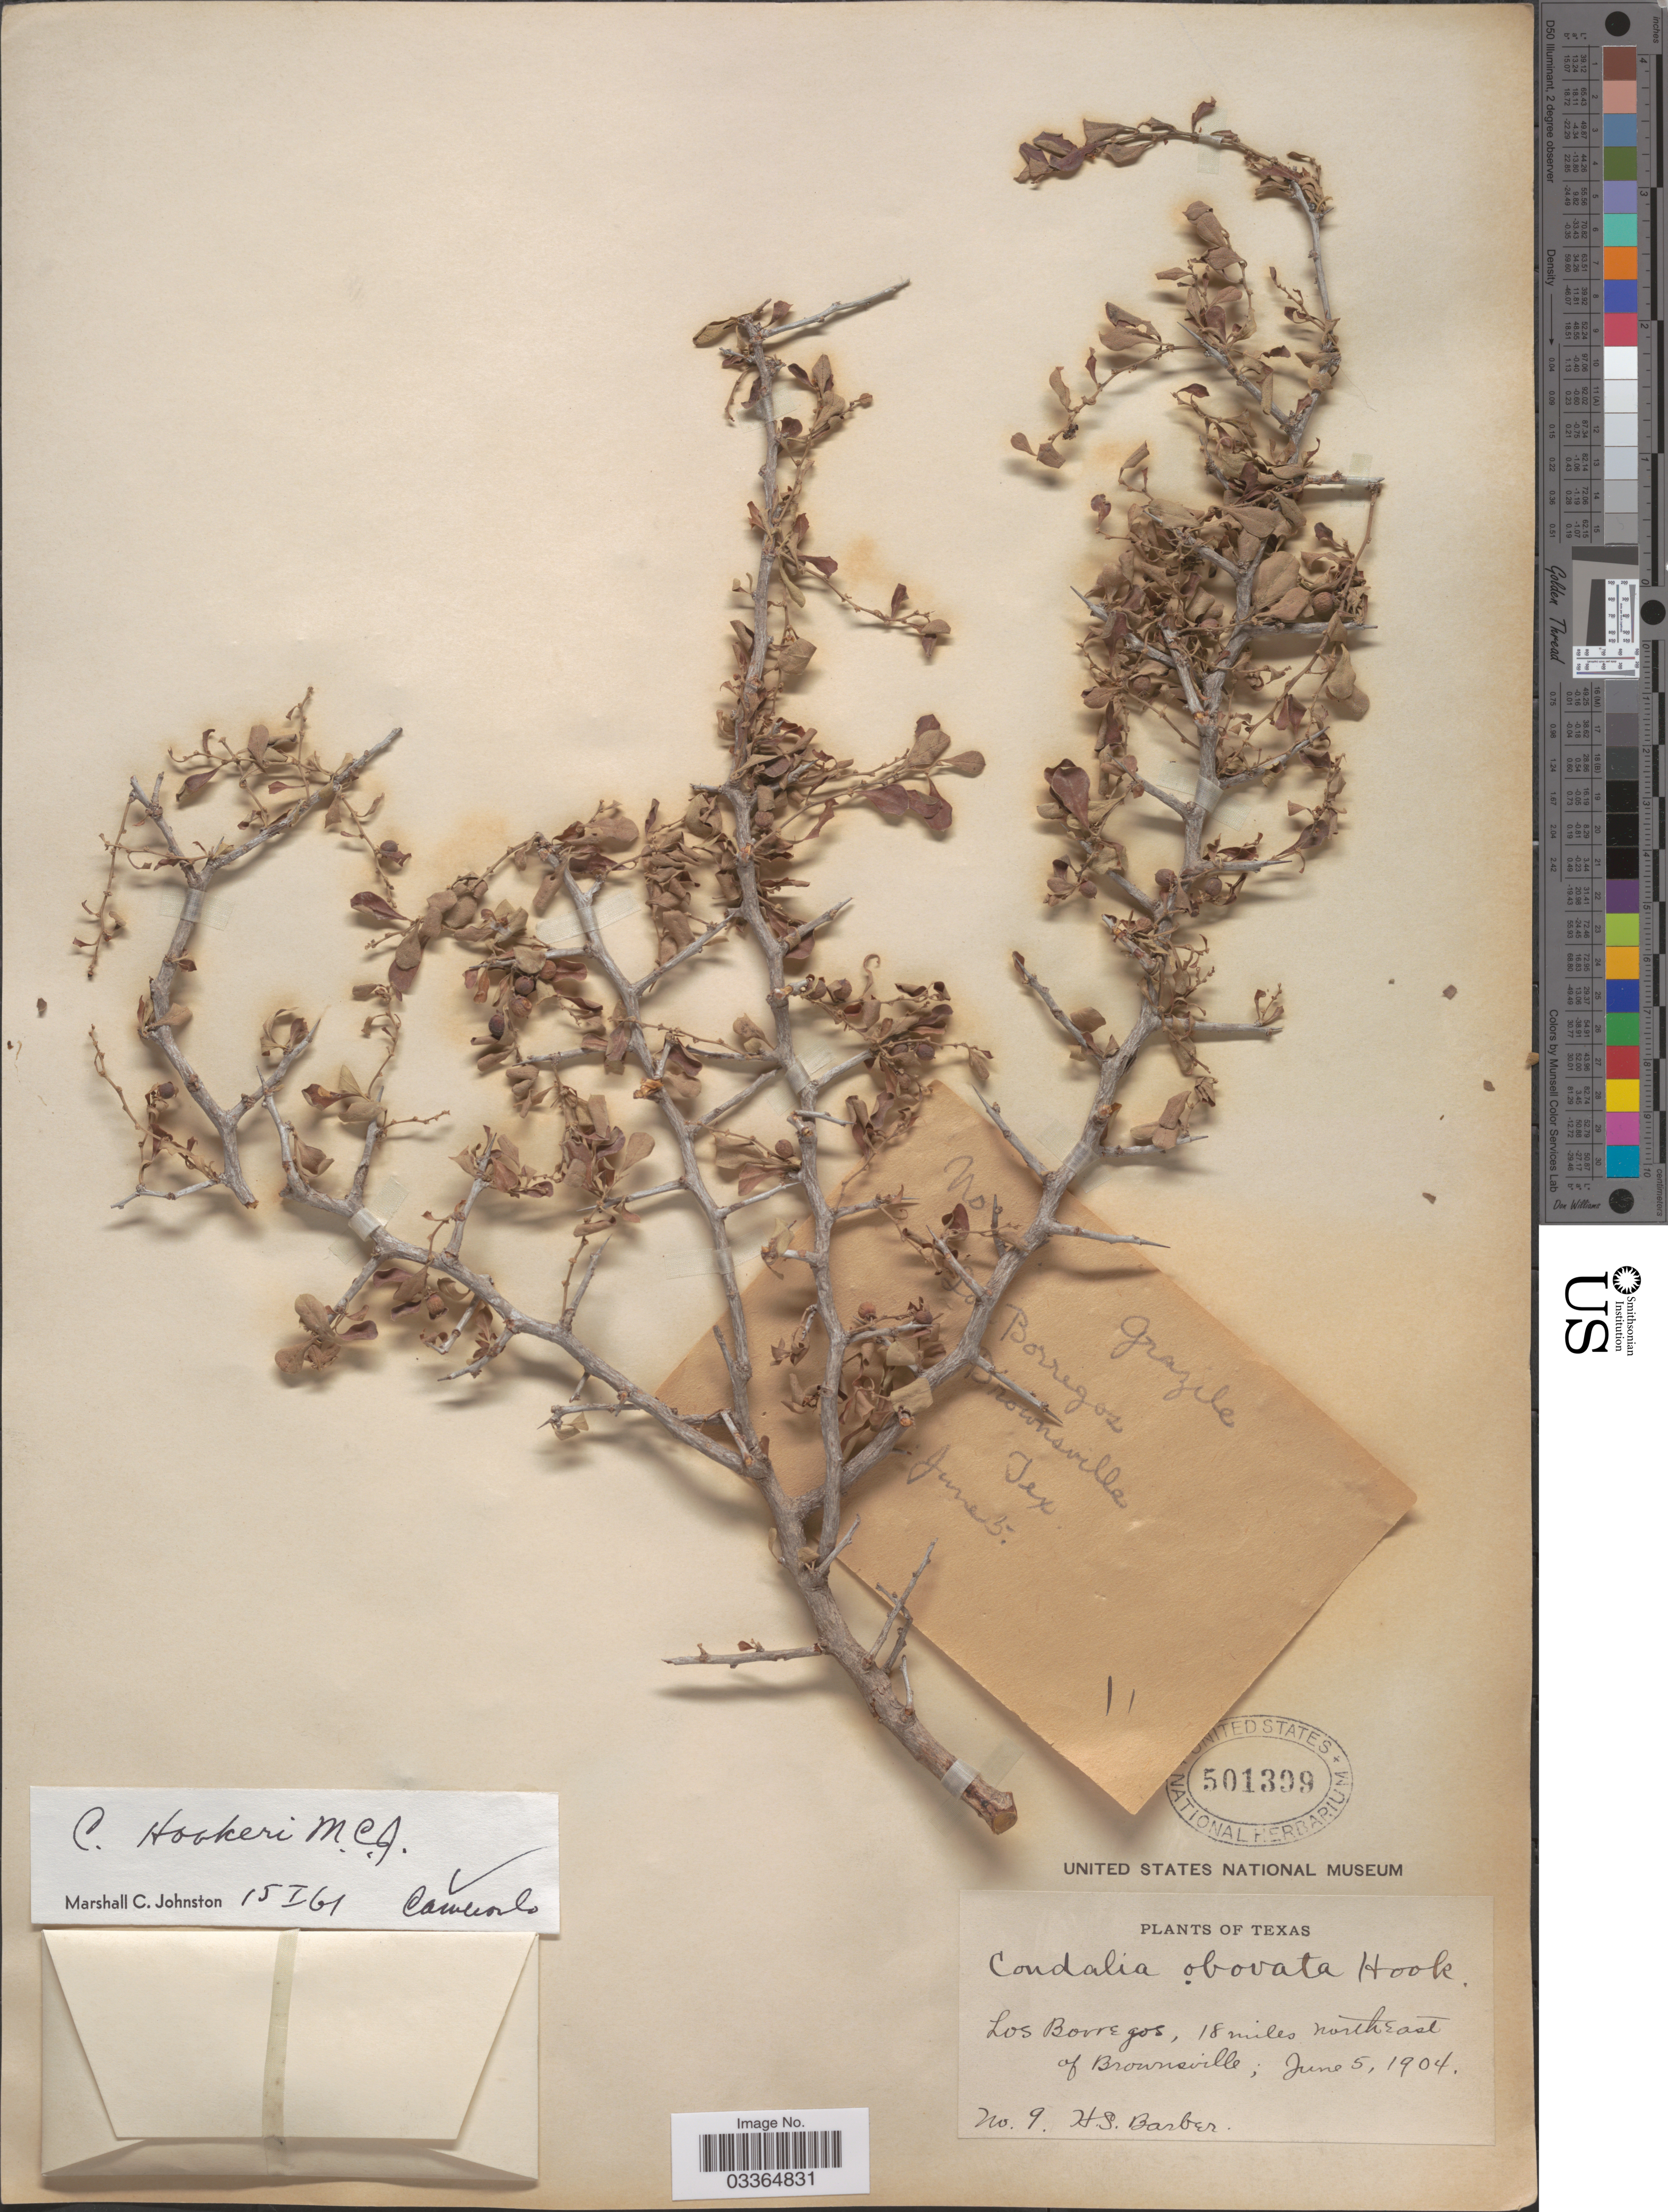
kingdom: Plantae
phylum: Tracheophyta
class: Magnoliopsida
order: Rosales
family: Rhamnaceae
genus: Condalia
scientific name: Condalia hookeri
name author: M.C. Johnst.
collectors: H. Barber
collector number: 9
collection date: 1904-06-05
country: United States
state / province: Texas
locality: Los Borregos, 18 miles northeast of Brownsville.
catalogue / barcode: US 501399